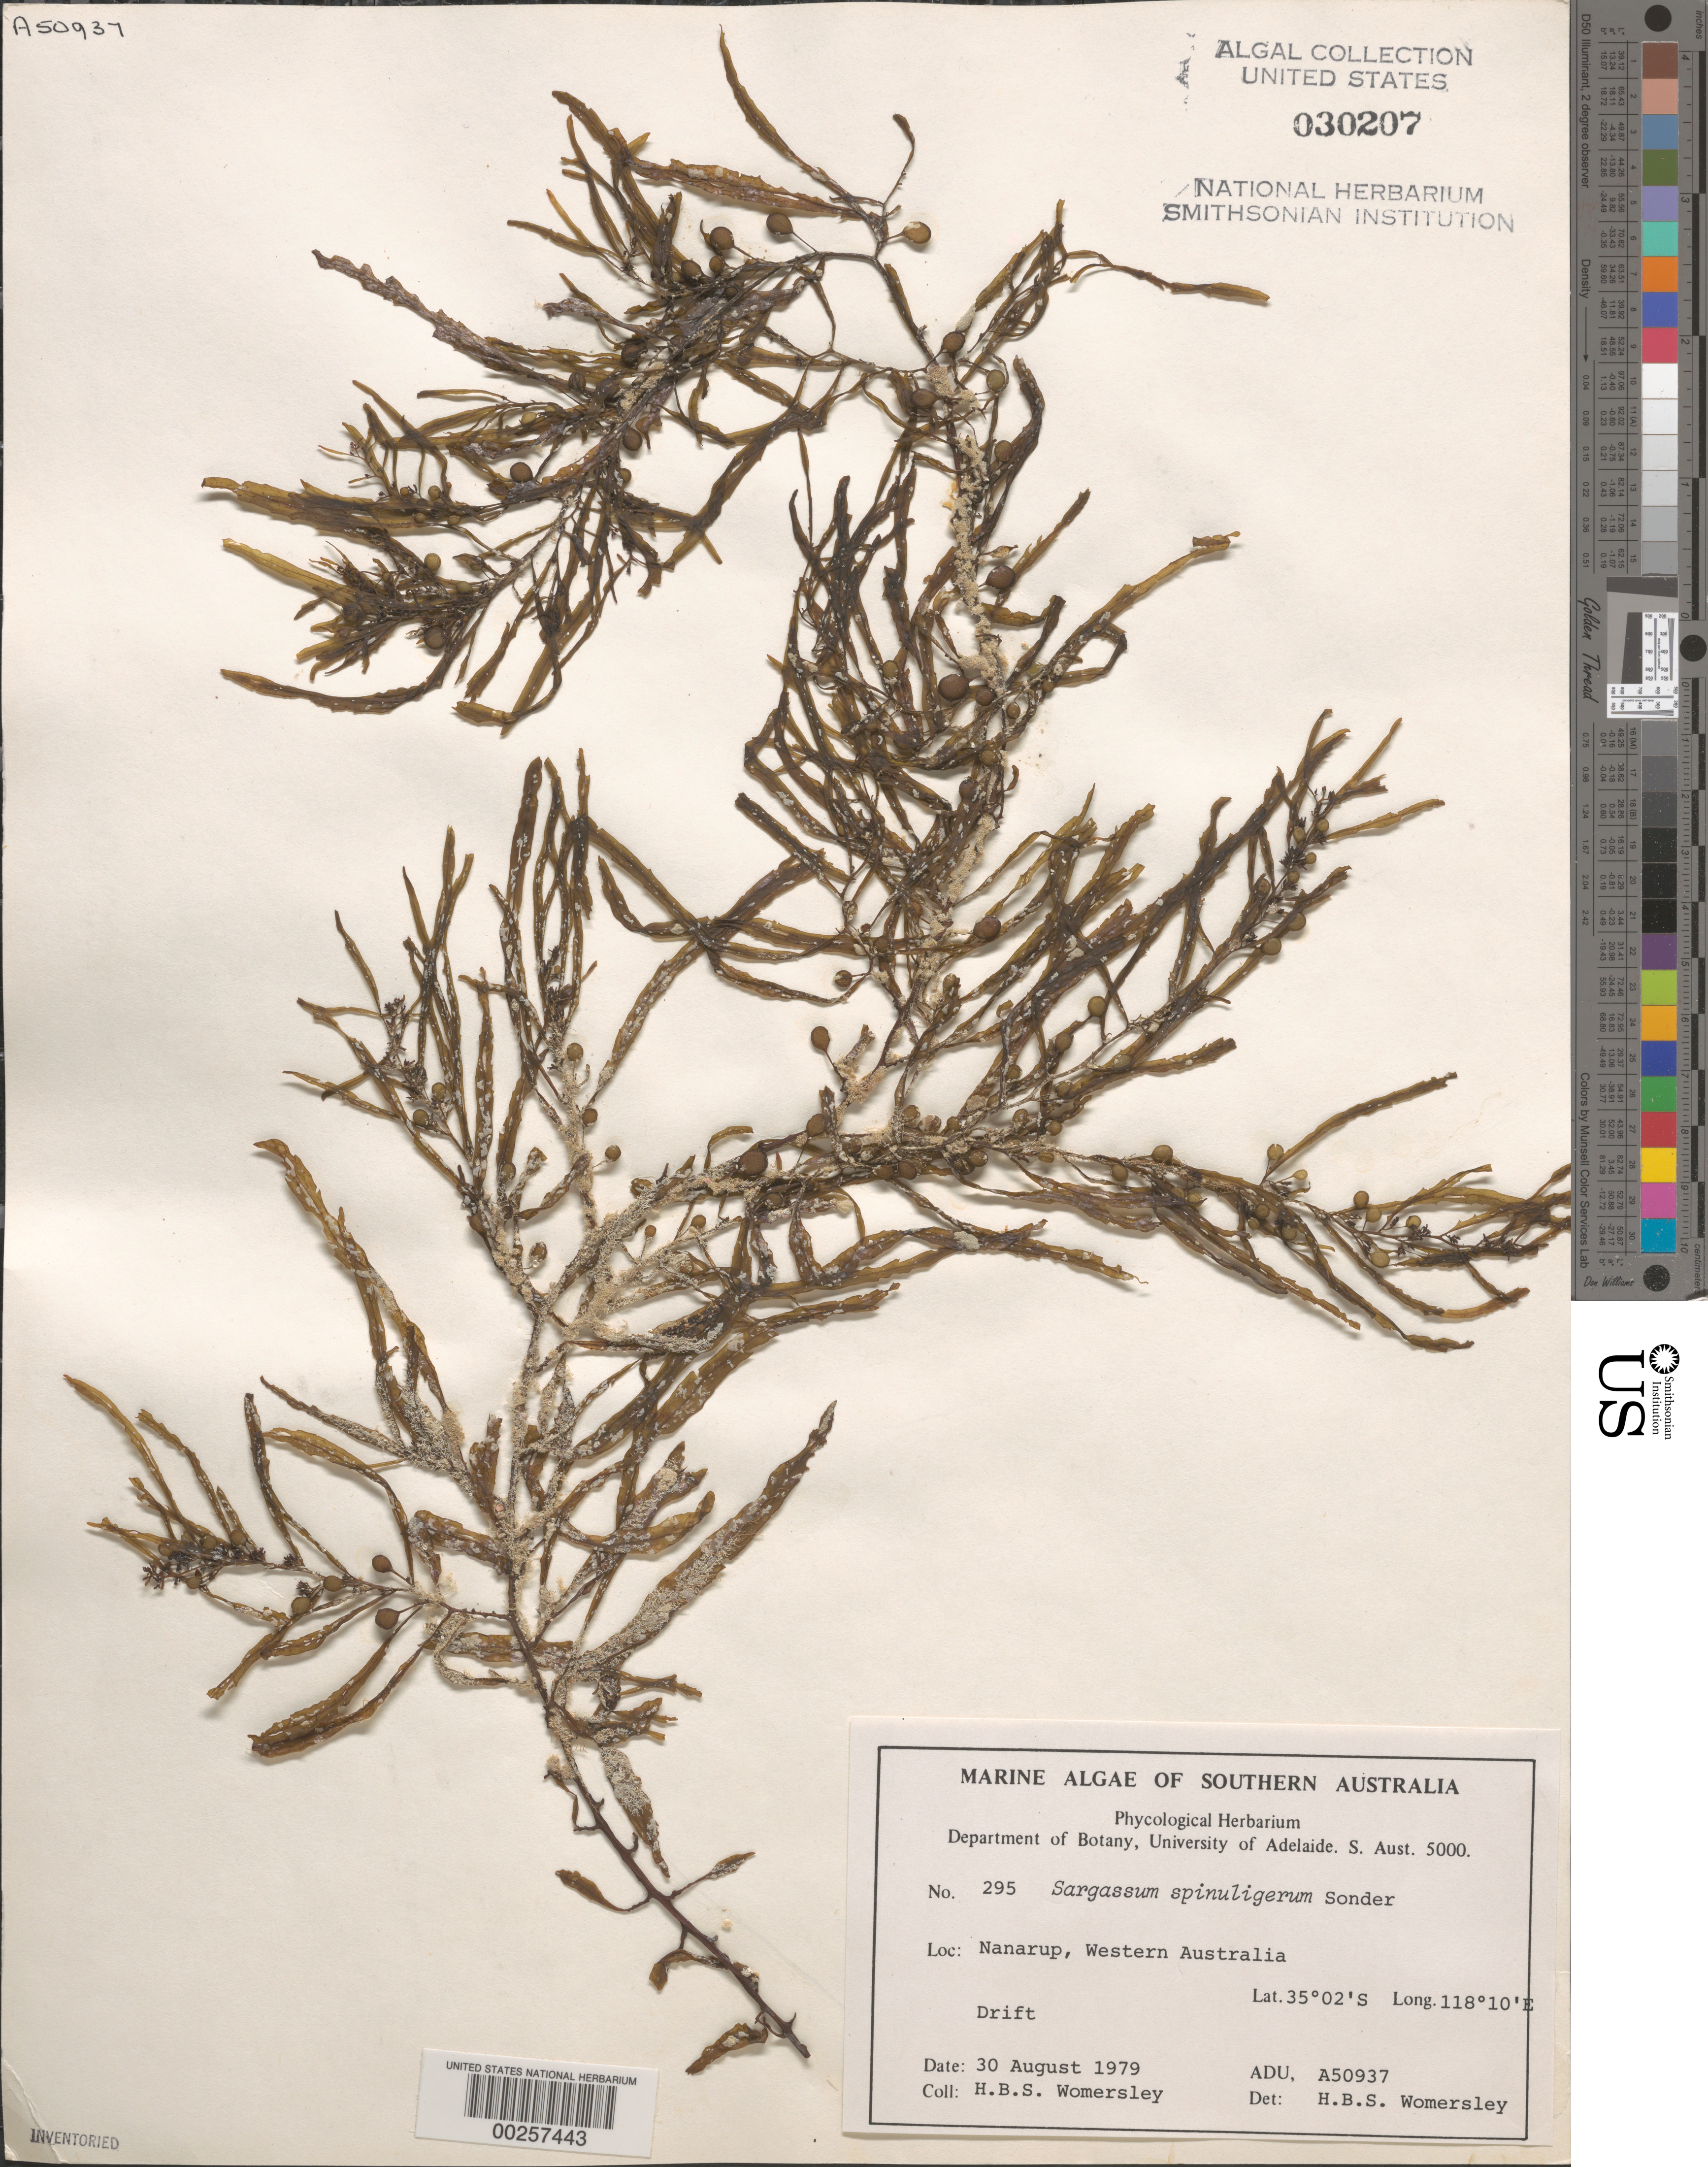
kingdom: Chromista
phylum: Ochrophyta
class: Phaeophyceae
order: Fucales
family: Sargassaceae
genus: Sargassum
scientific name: Sargassum spinuligerum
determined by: Womersley, H. B. S.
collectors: H. B. S. Womersley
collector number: ADU A50937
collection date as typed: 30 Aug 1979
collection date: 1979-08-30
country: Australia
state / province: Western Australia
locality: Nanarup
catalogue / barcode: US 30207